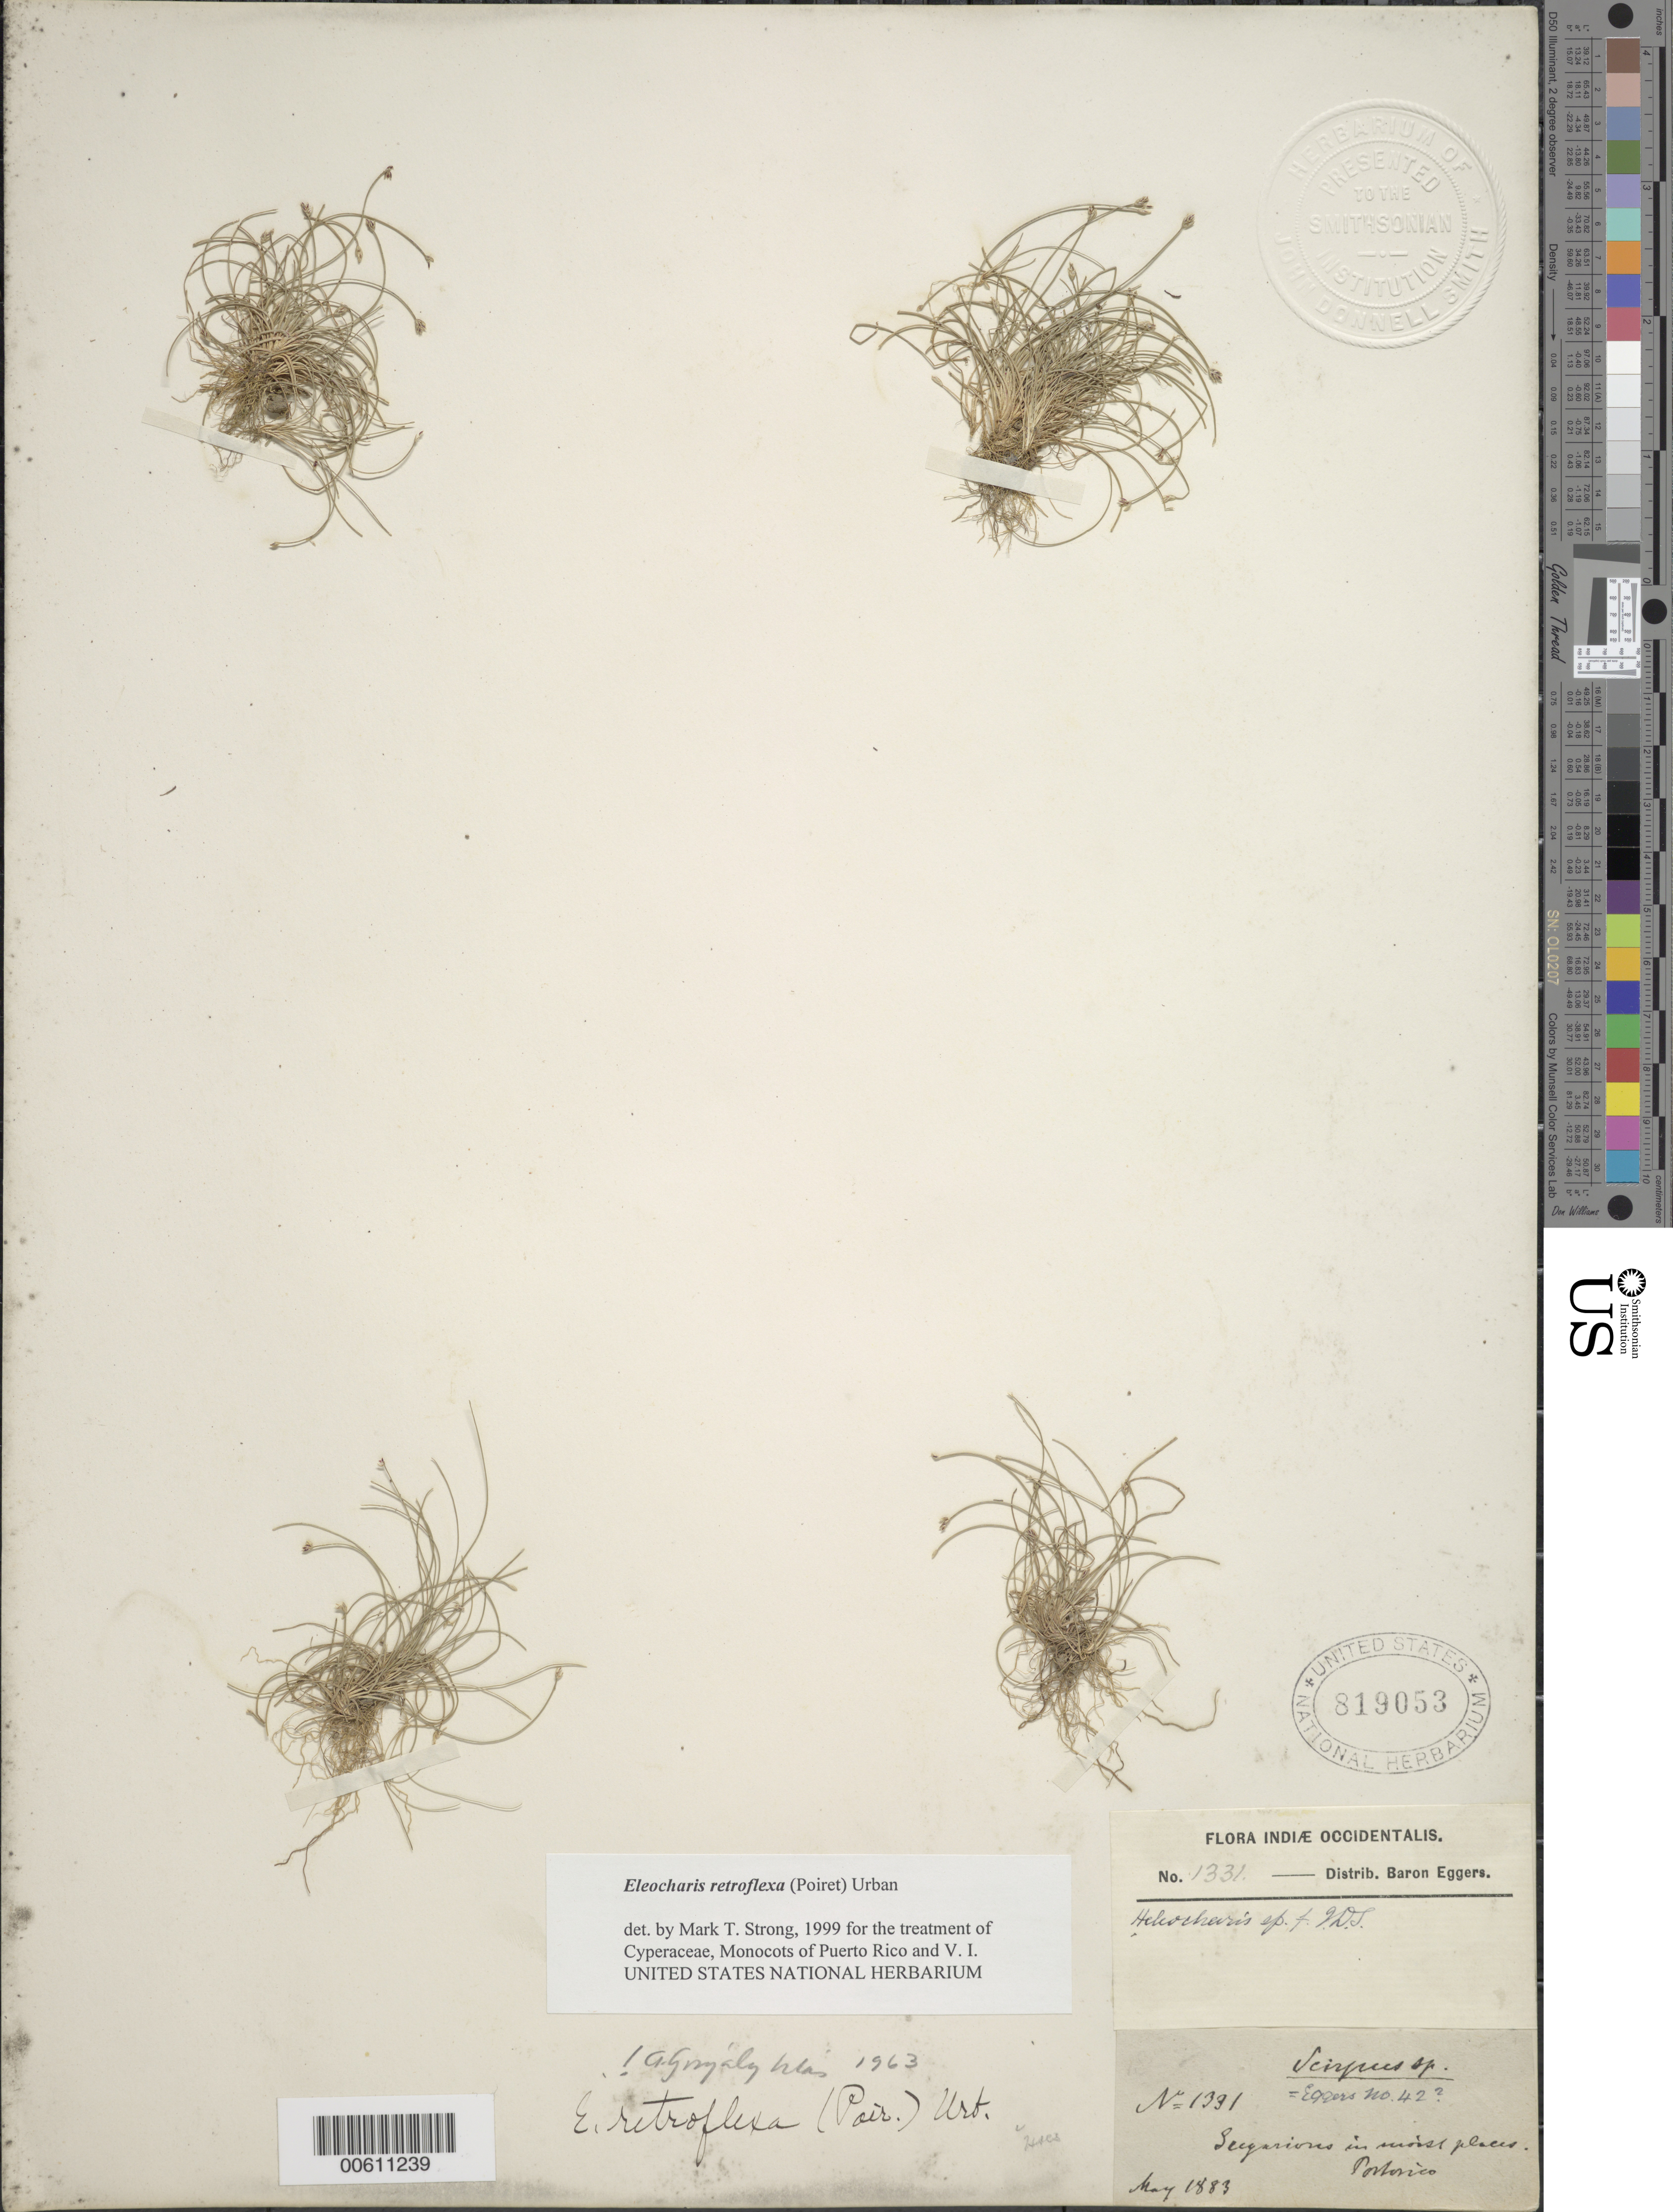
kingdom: Plantae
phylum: Tracheophyta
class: Liliopsida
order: Poales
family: Cyperaceae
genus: Eleocharis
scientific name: Eleocharis retroflexa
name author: (Poir.) Urb.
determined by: Strong, M. T., (US), Smithsonian Institution - National Museum of Natural History (UNITED STATES)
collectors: H. F. A. von Eggers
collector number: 1331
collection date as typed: May 1883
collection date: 1883-05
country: Puerto Rico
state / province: Luquillo (?)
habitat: In moist places.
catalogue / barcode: US 819053